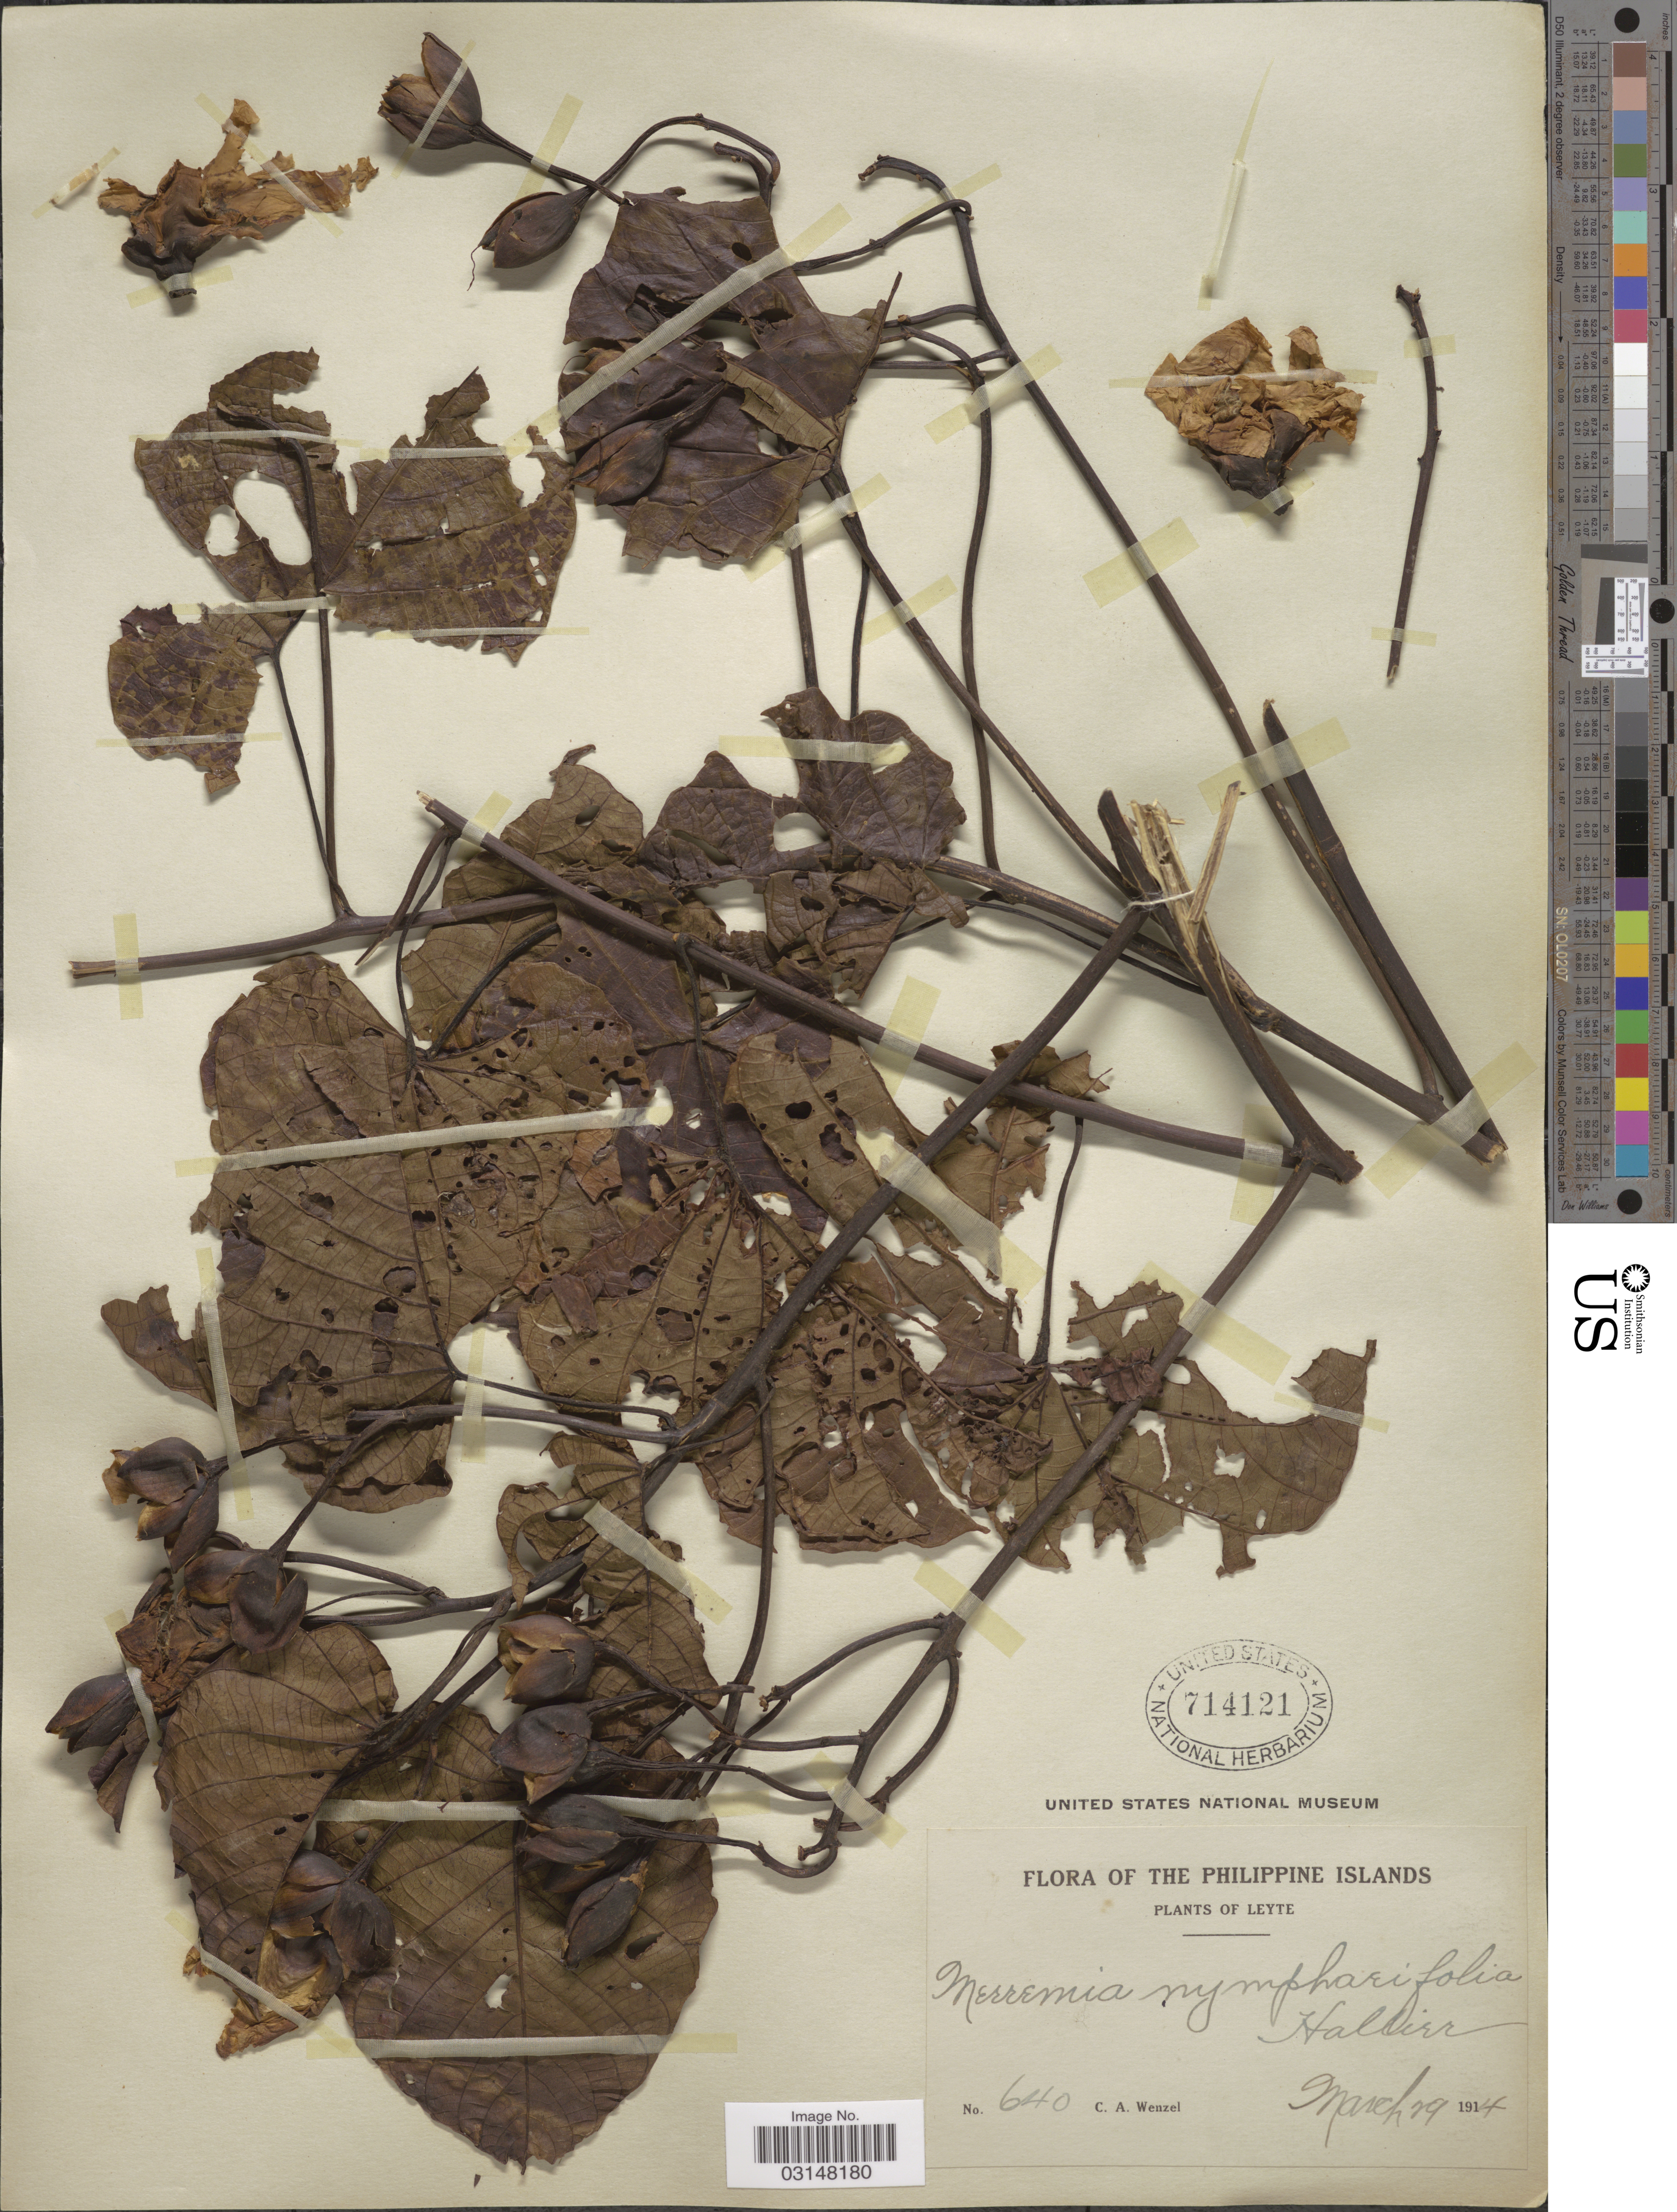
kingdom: Plantae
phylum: Tracheophyta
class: Magnoliopsida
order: Solanales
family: Convolvulaceae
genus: Decalobanthus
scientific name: Decalobanthus peltatus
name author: (L.) A. R. Simões & Staples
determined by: Strong, Mark T., (BOT), Smithsonian Institution - National Museum of Natural History (UNITED STATES)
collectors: C. Wenzel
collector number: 640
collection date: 1914-03-29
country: Philippines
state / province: Eastern Visayas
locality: Leyte.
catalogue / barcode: US 714121